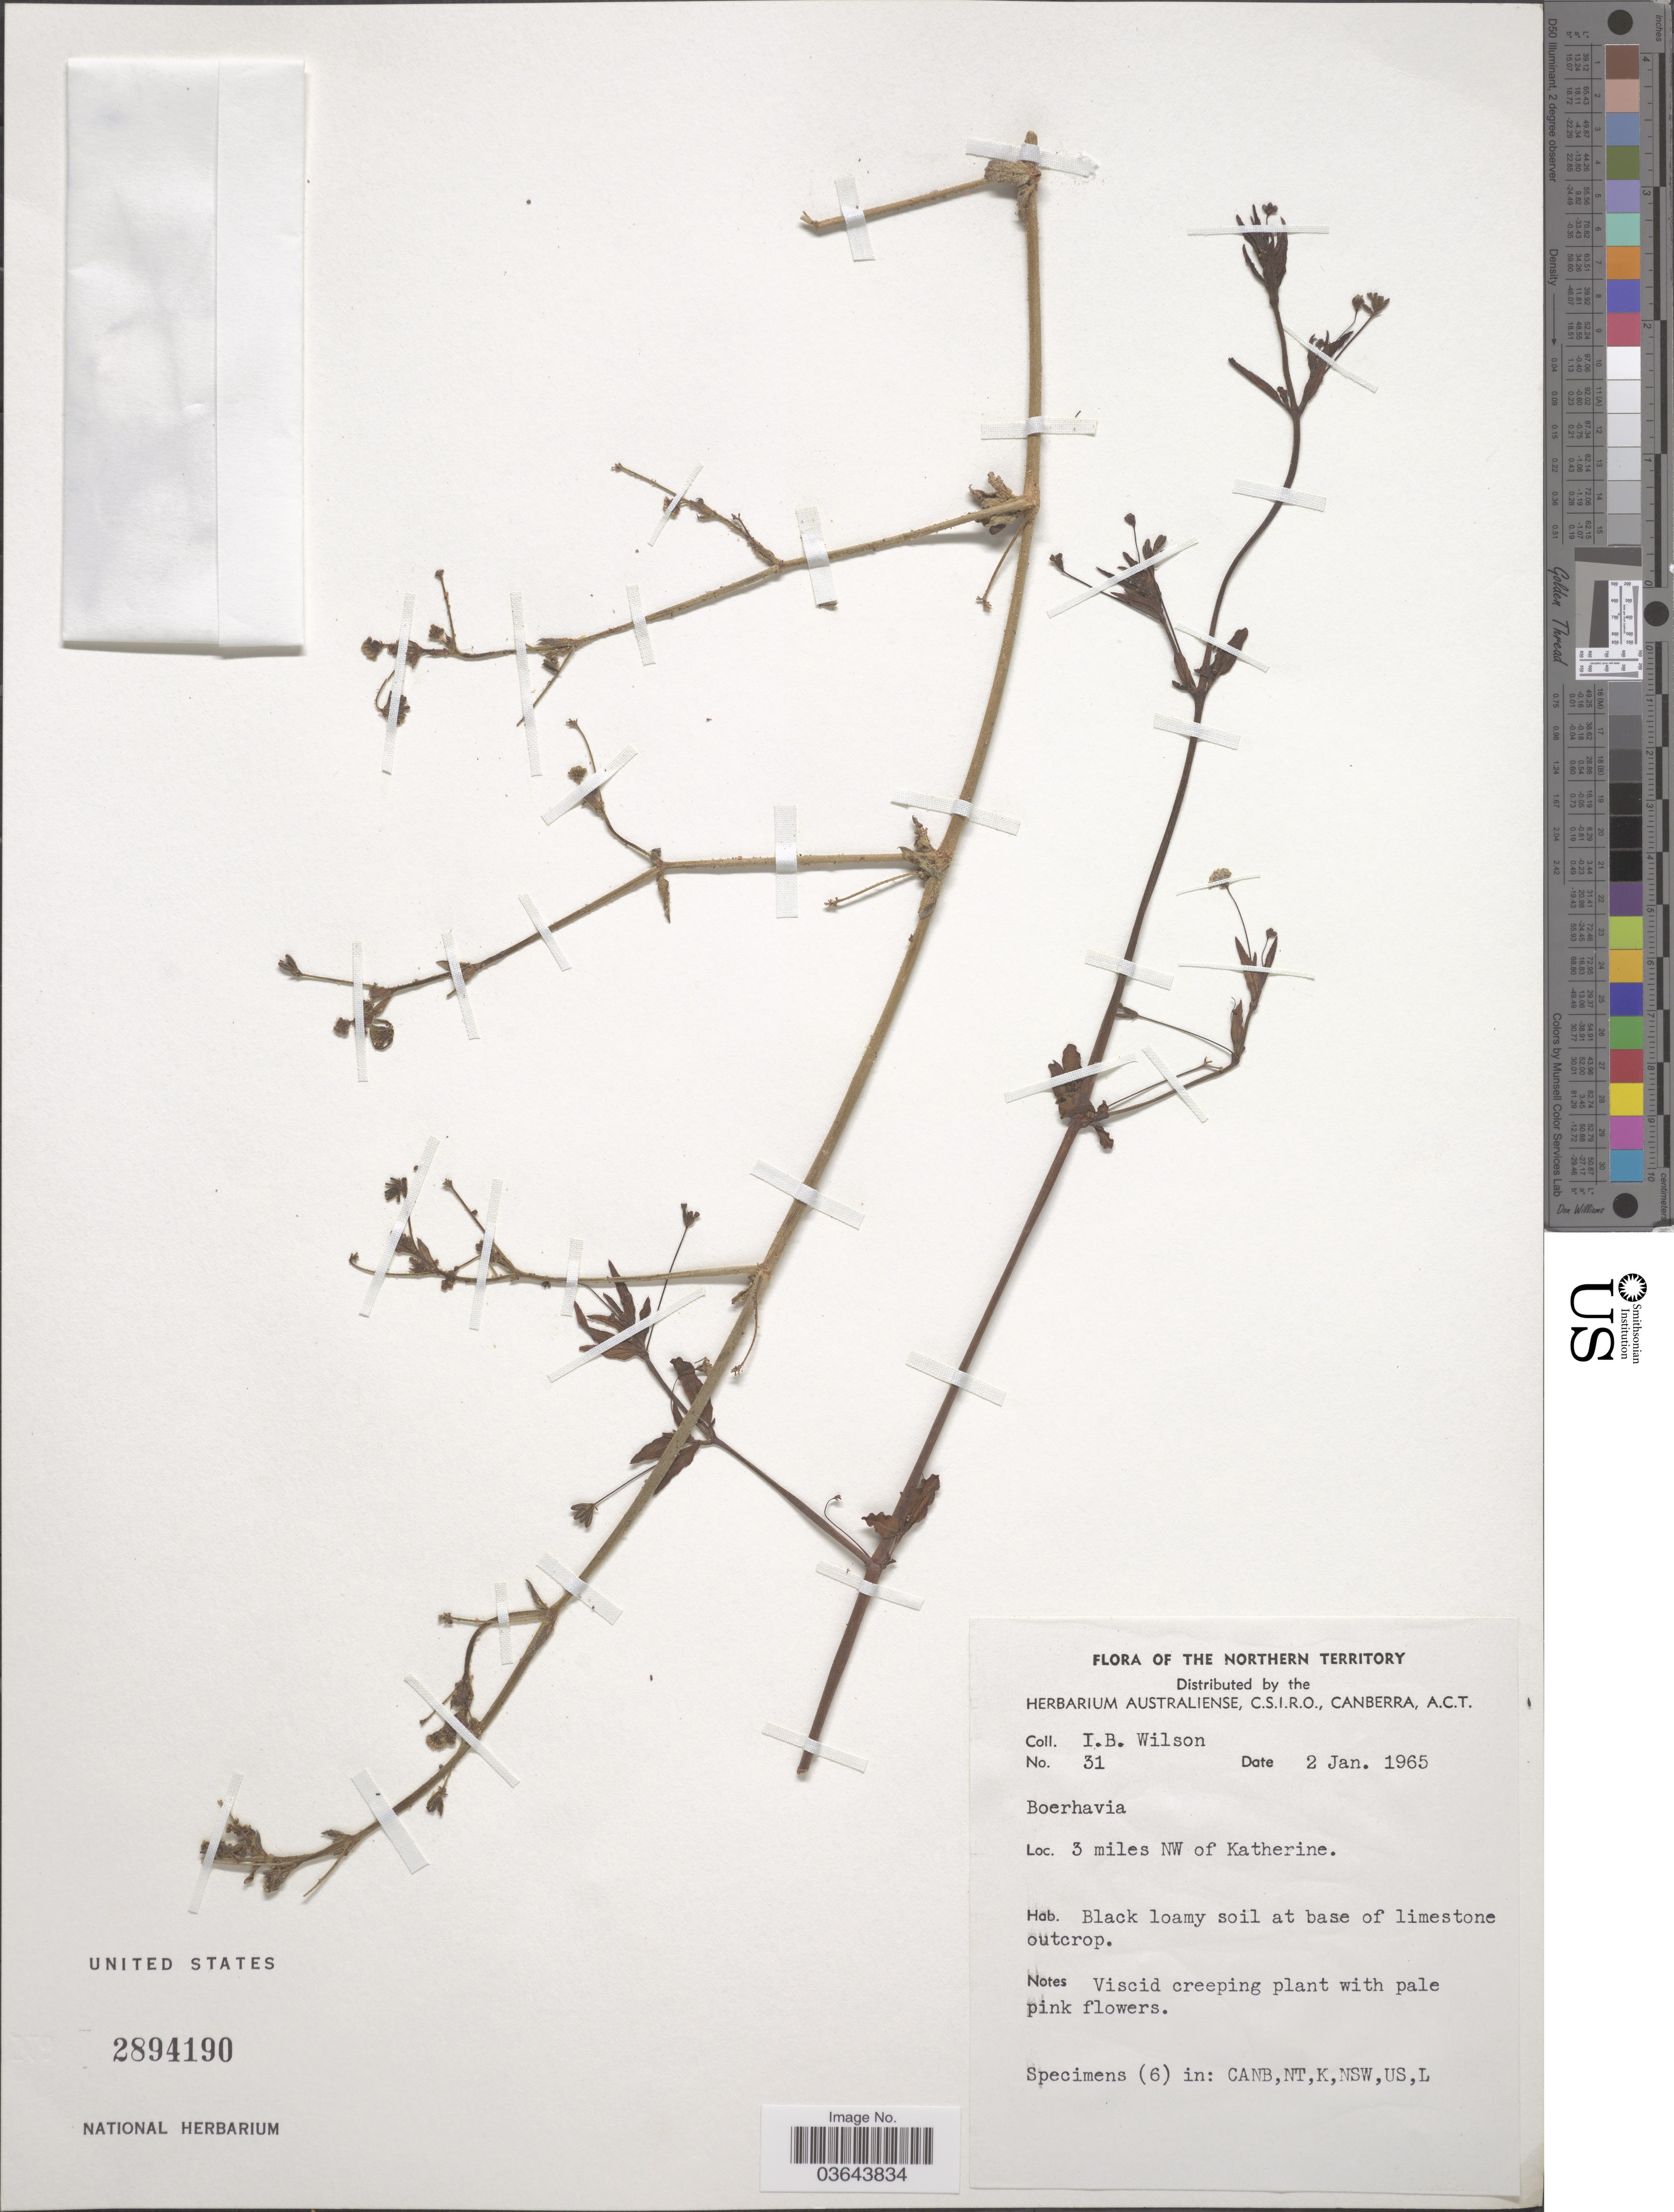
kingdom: Plantae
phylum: Tracheophyta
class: Magnoliopsida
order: Caryophyllales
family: Nyctaginaceae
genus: Boerhavia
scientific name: Boerhavia sp.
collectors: I. B. Wilson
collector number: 31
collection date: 1965-01-02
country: Australia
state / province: Northern Territory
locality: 3 miles NW of Katherine.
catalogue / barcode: US 2894190